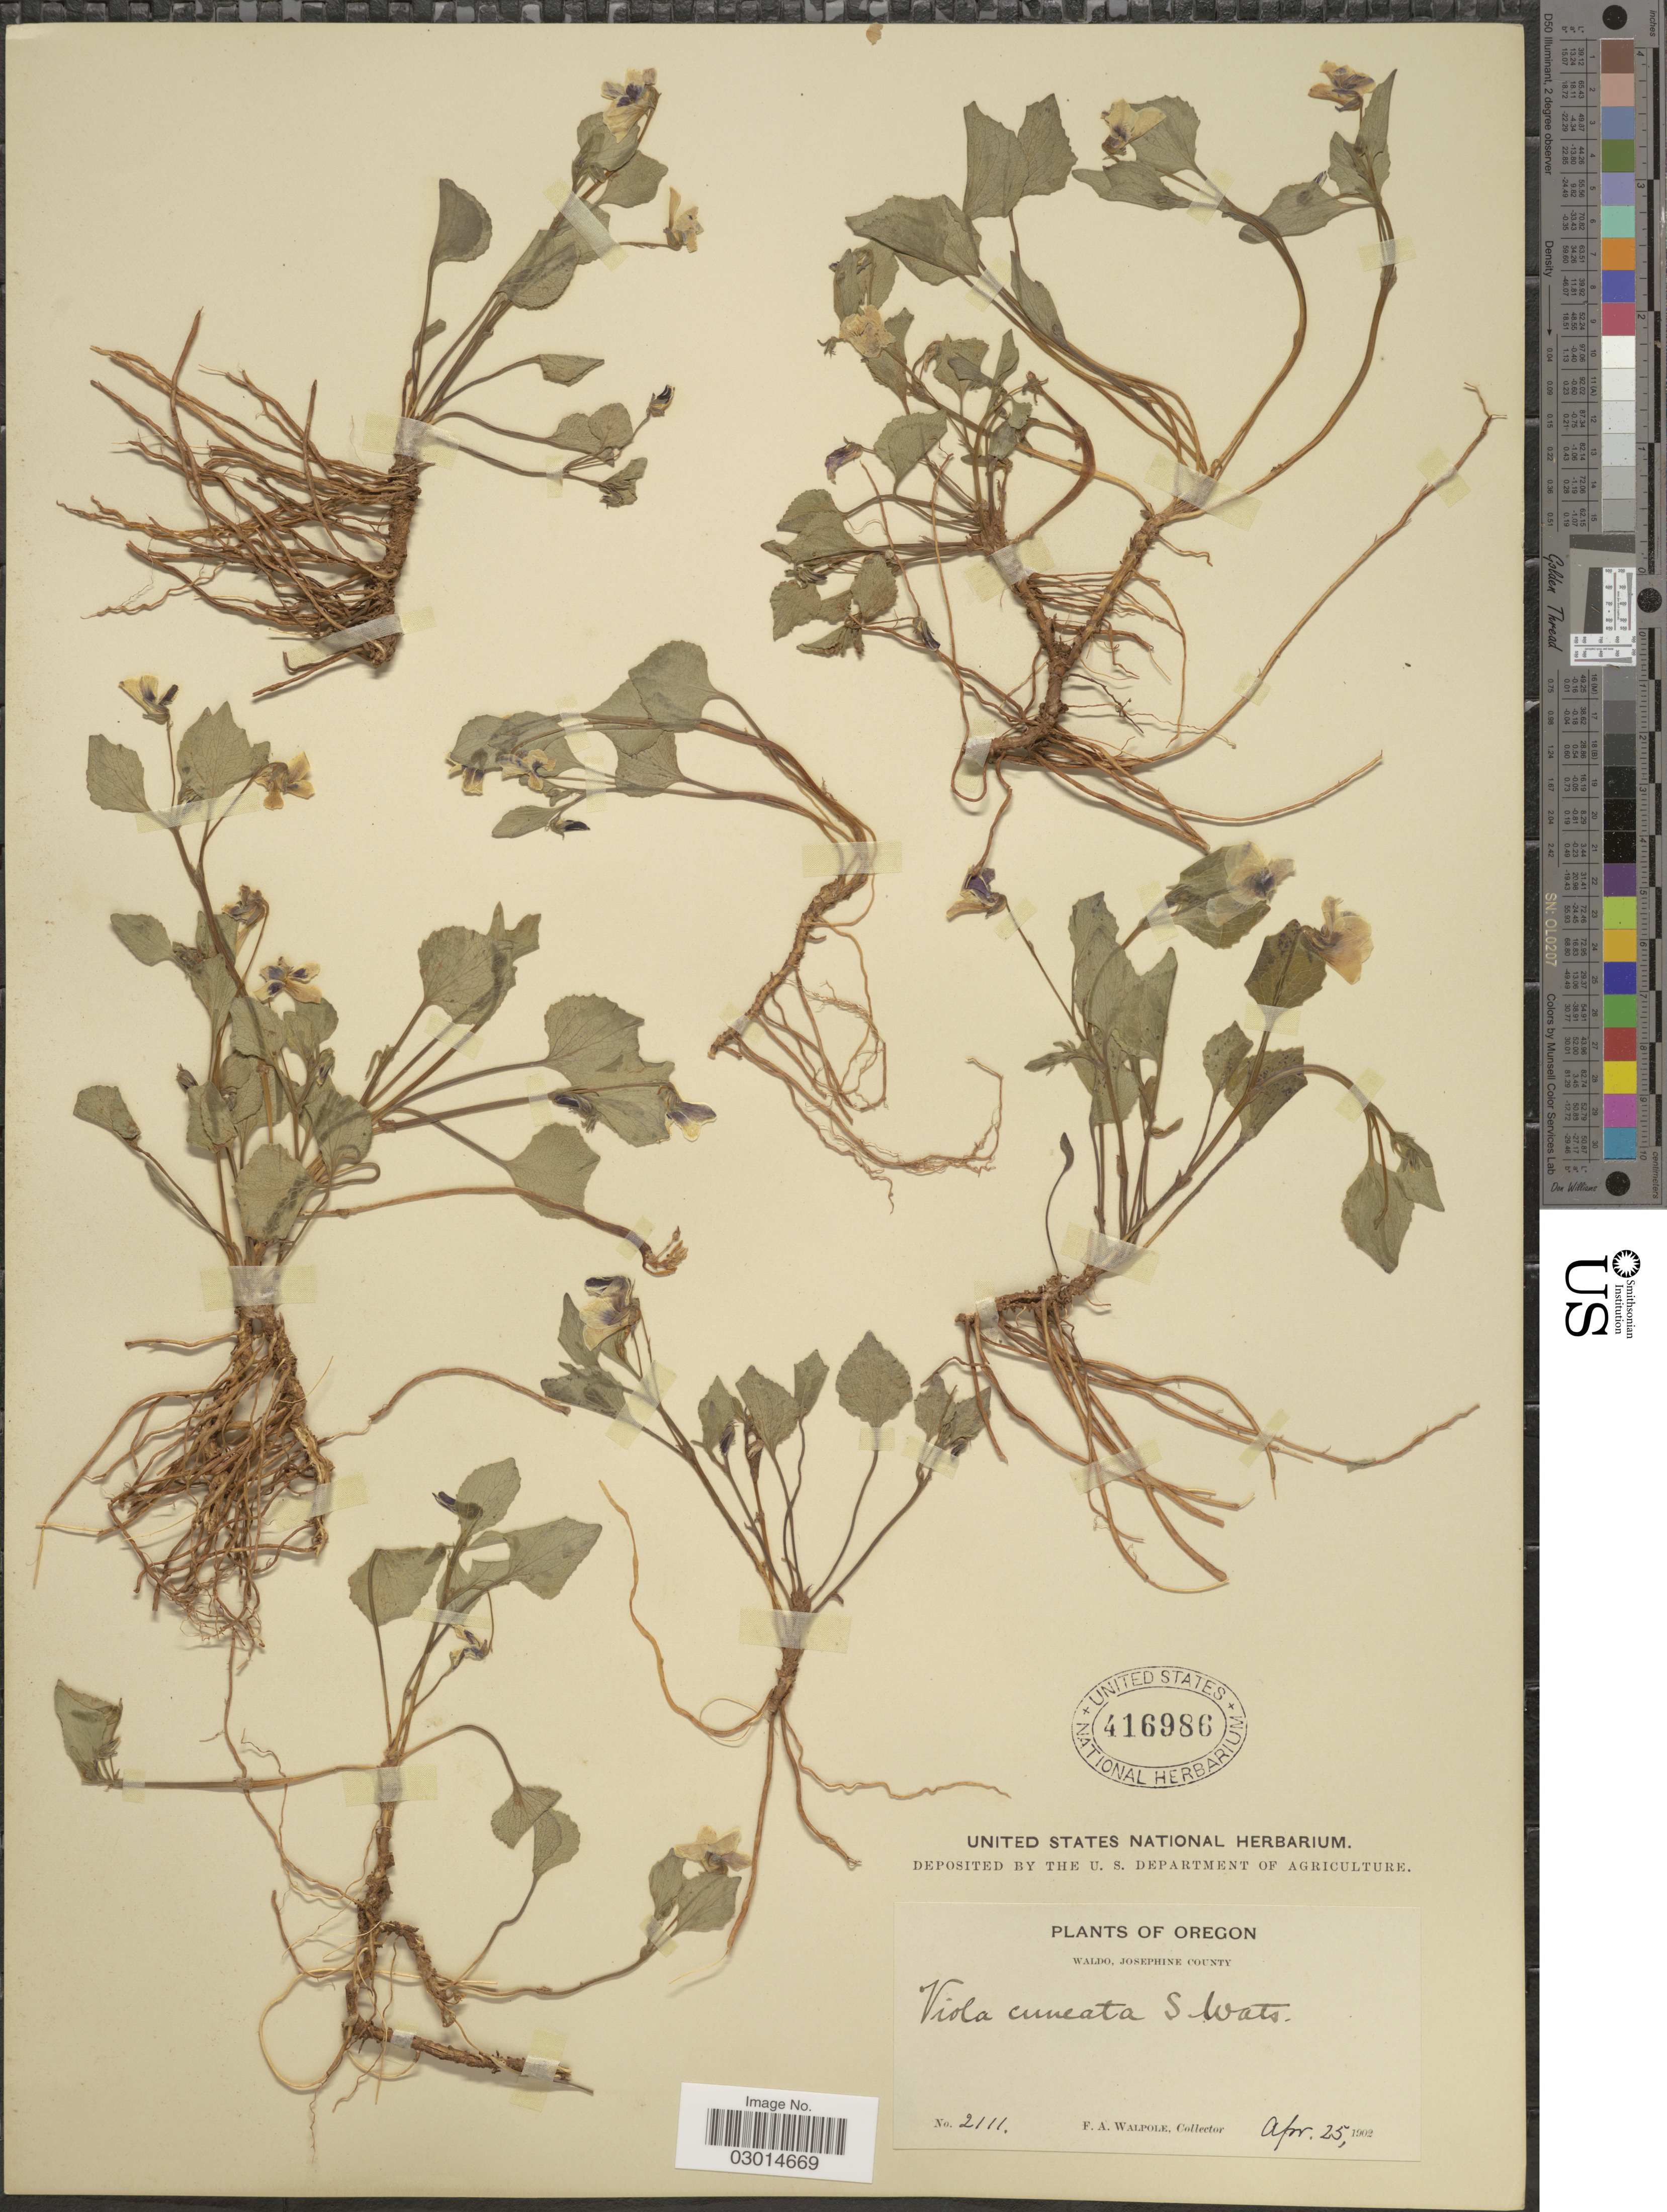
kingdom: Plantae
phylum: Tracheophyta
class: Magnoliopsida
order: Malpighiales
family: Violaceae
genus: Viola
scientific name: Viola cuneata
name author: S. Watson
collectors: F. Walpole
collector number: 2111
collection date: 1902-04-25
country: United States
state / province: Oregon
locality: Waldo, Josephine County.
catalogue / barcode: US 416986